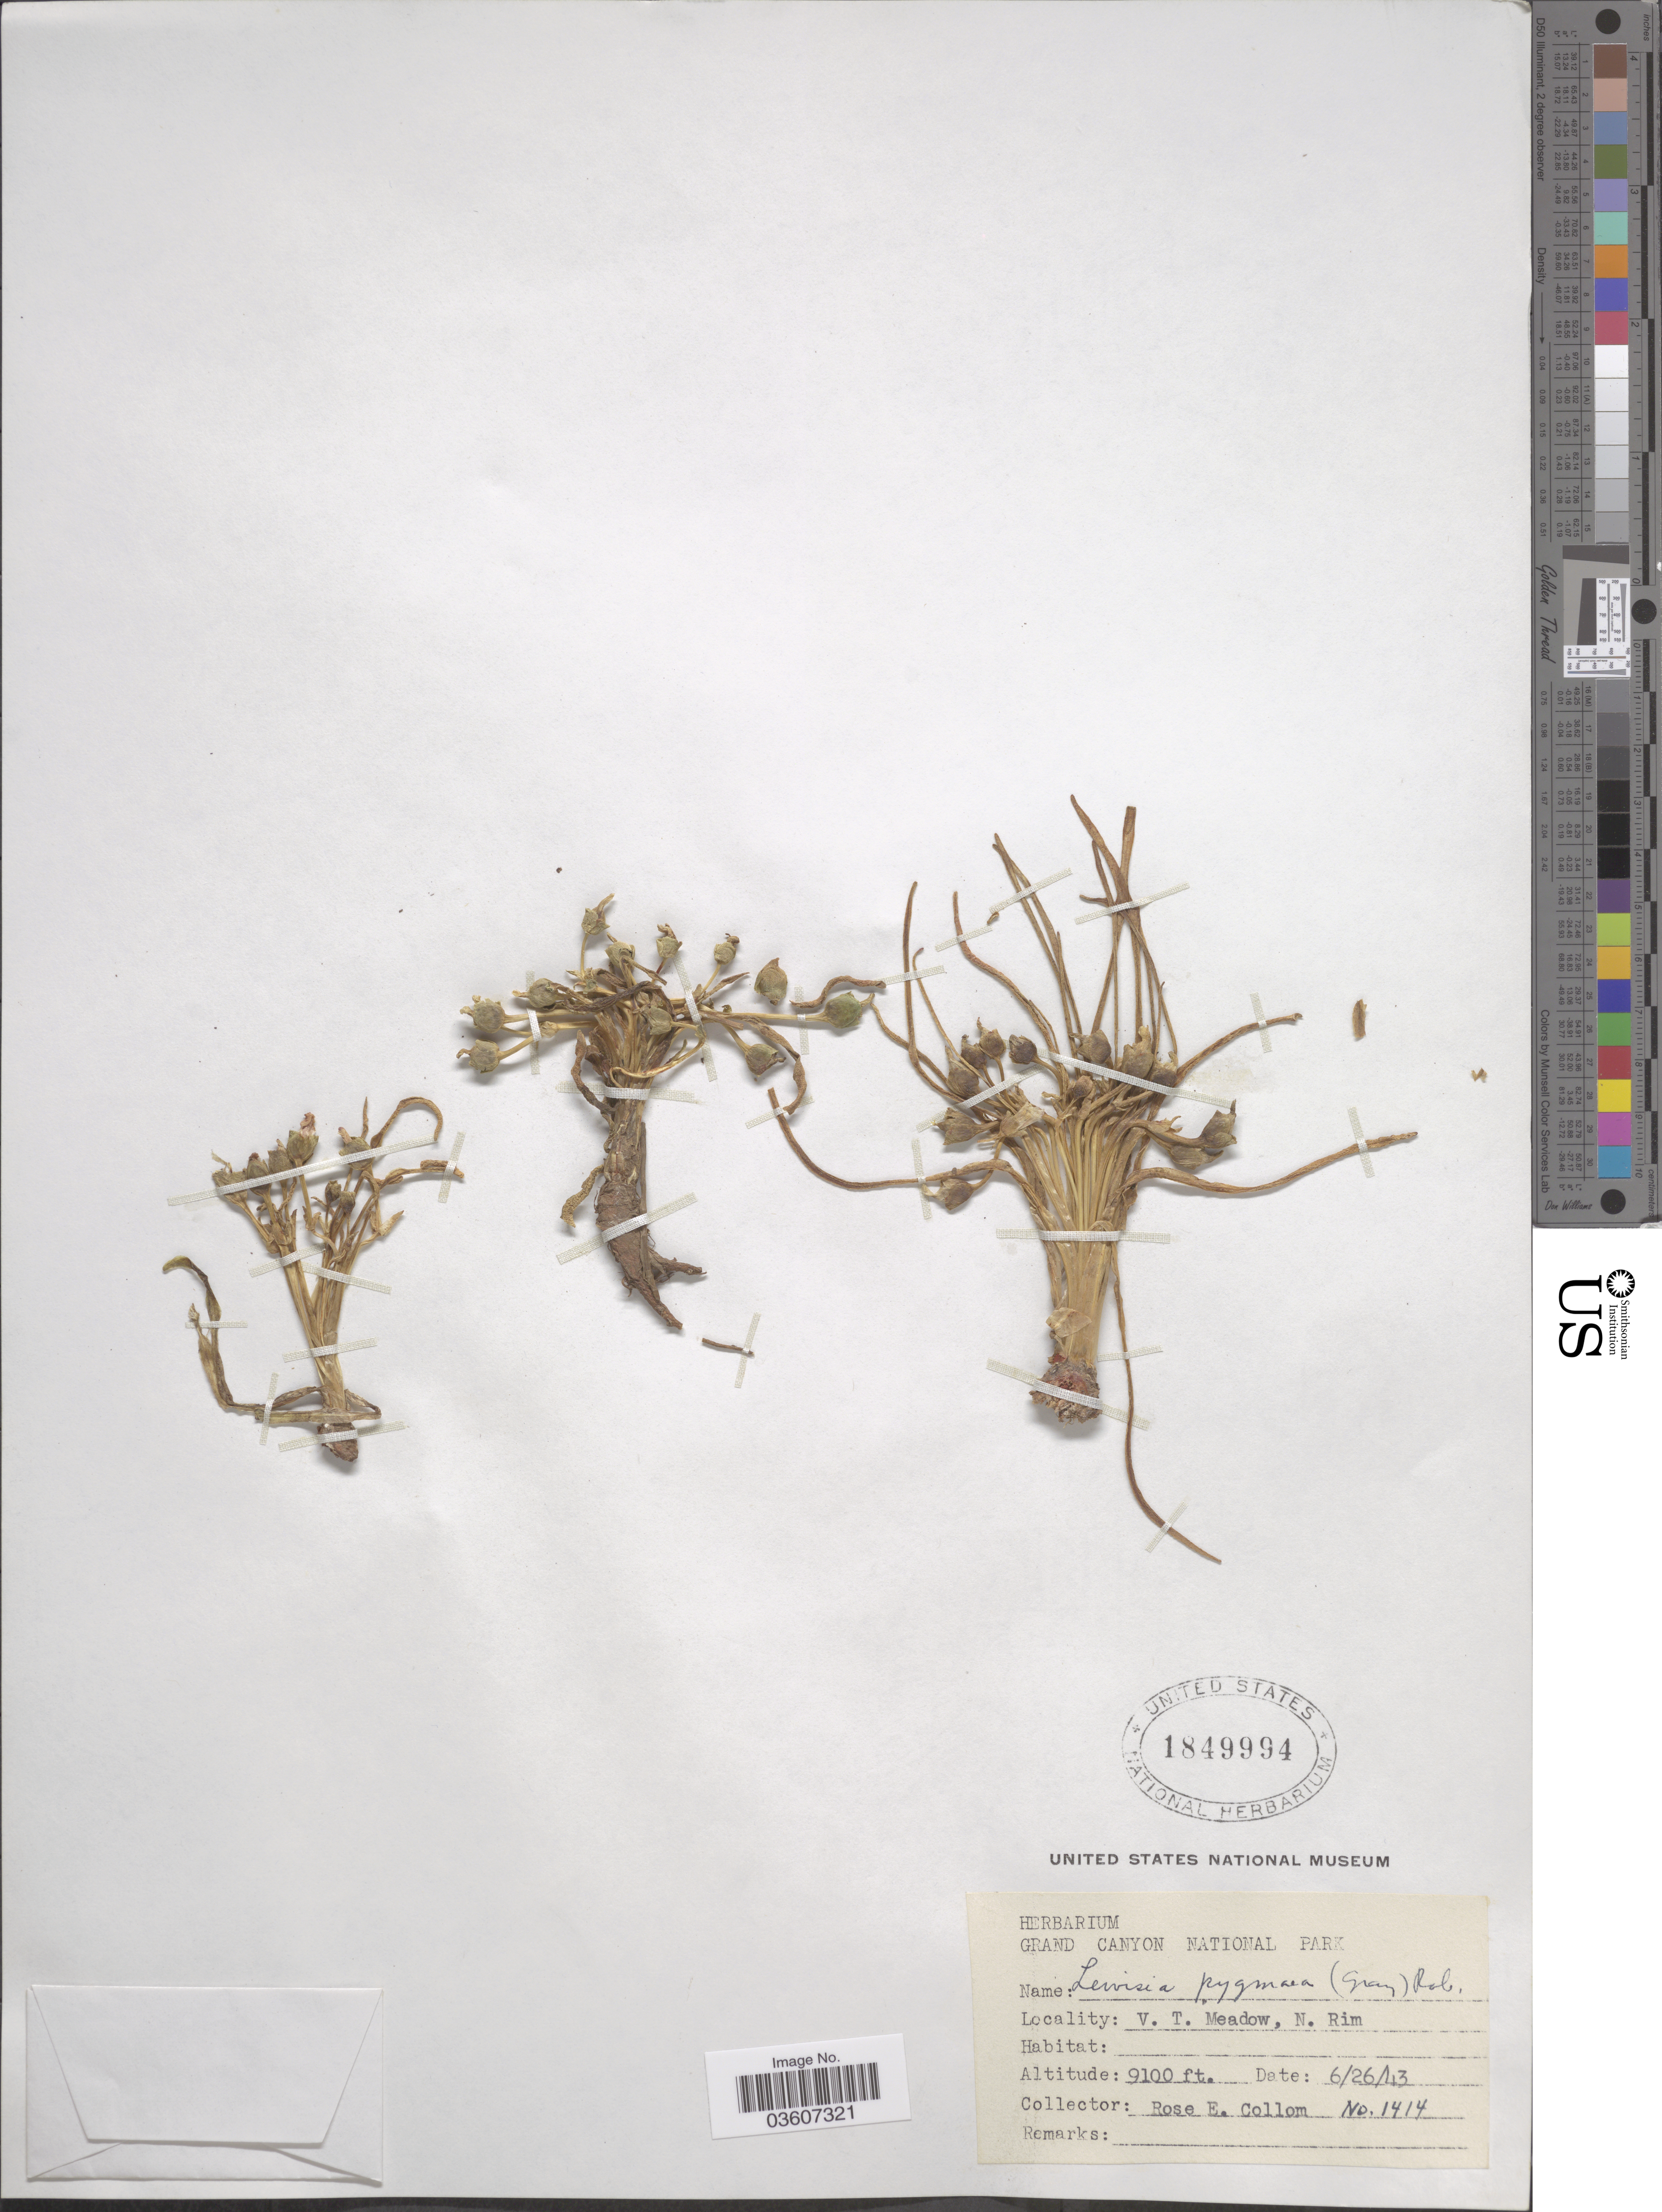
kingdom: Plantae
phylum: Tracheophyta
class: Magnoliopsida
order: Caryophyllales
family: Montiaceae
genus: Lewisia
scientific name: Lewisia pygmaea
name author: (A. Gray) B.L. Rob.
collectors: R. E. Collom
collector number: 1414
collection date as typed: Transcribed d/m/y: 26/6/43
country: United States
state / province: Vermont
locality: V.T. Meadow, N. Rim.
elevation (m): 2774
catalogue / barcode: US 1849994